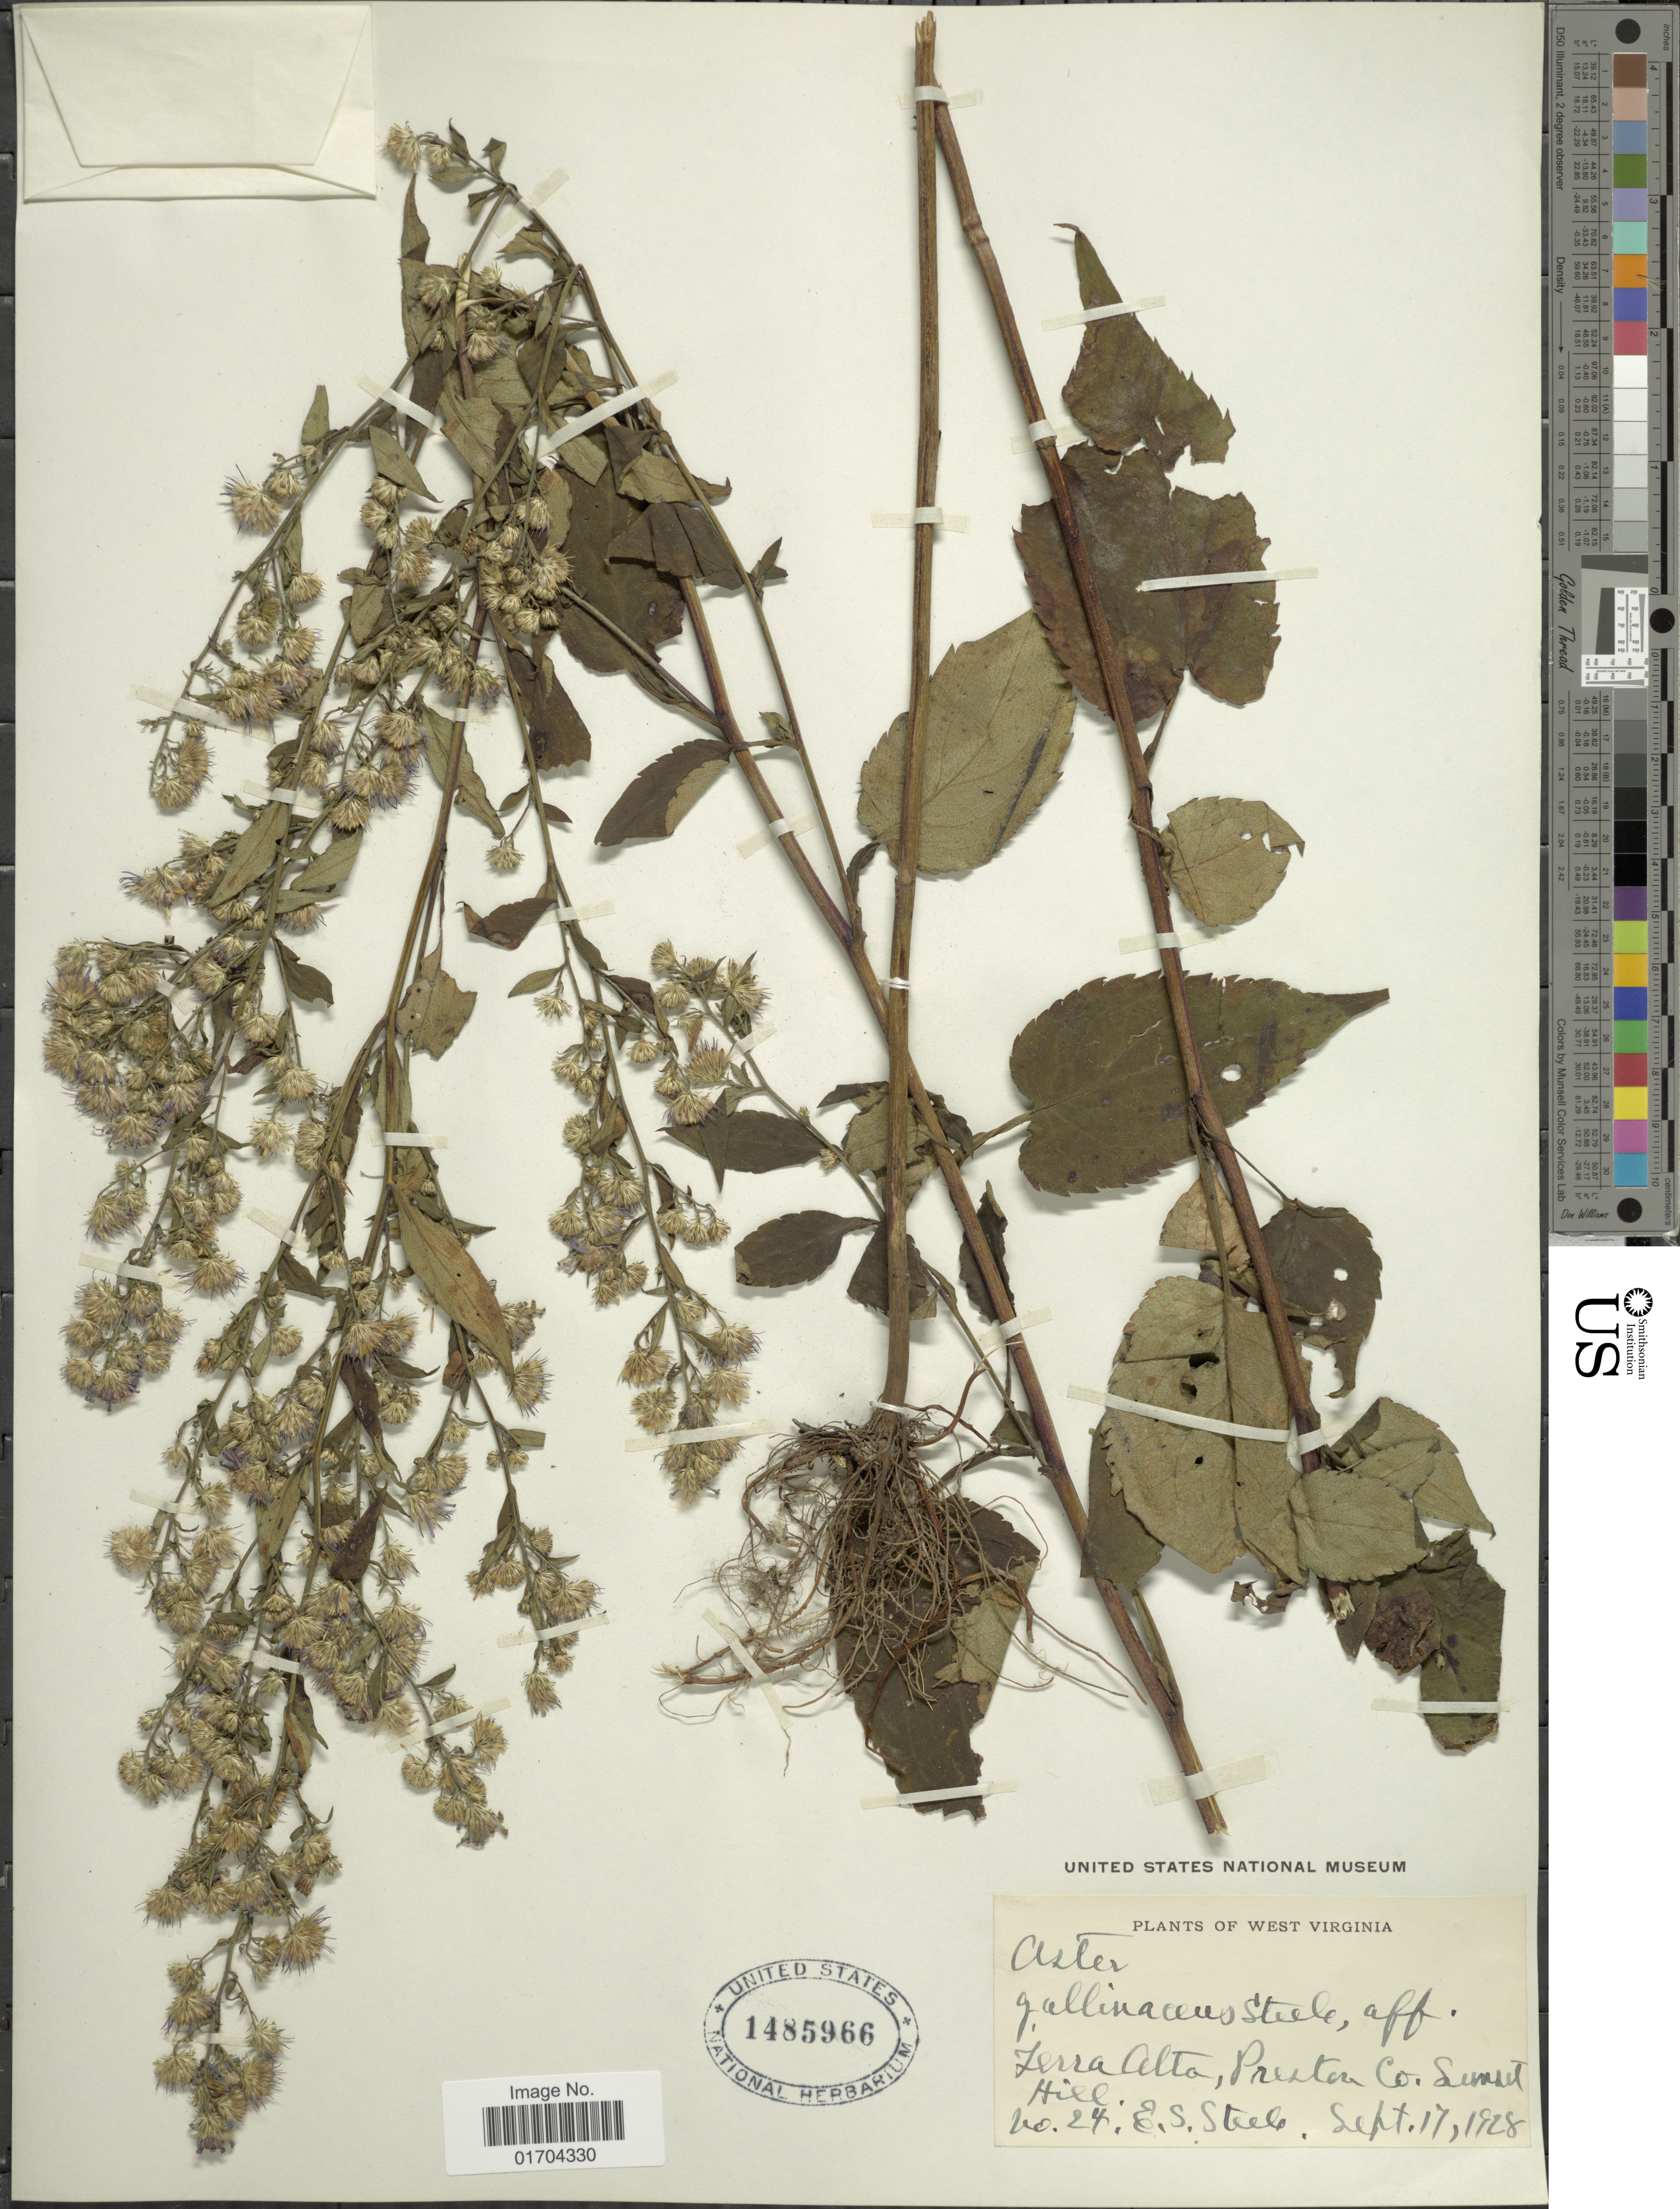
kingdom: Plantae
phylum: Tracheophyta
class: Magnoliopsida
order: Asterales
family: Asteraceae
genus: Symphyotrichum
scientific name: Symphyotrichum sp.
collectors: E. Steele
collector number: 24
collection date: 1928-09-17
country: United States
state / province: West Virginia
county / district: Preston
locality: Terra Alta, Preston Co. Sunset Hill.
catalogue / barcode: US 1485966